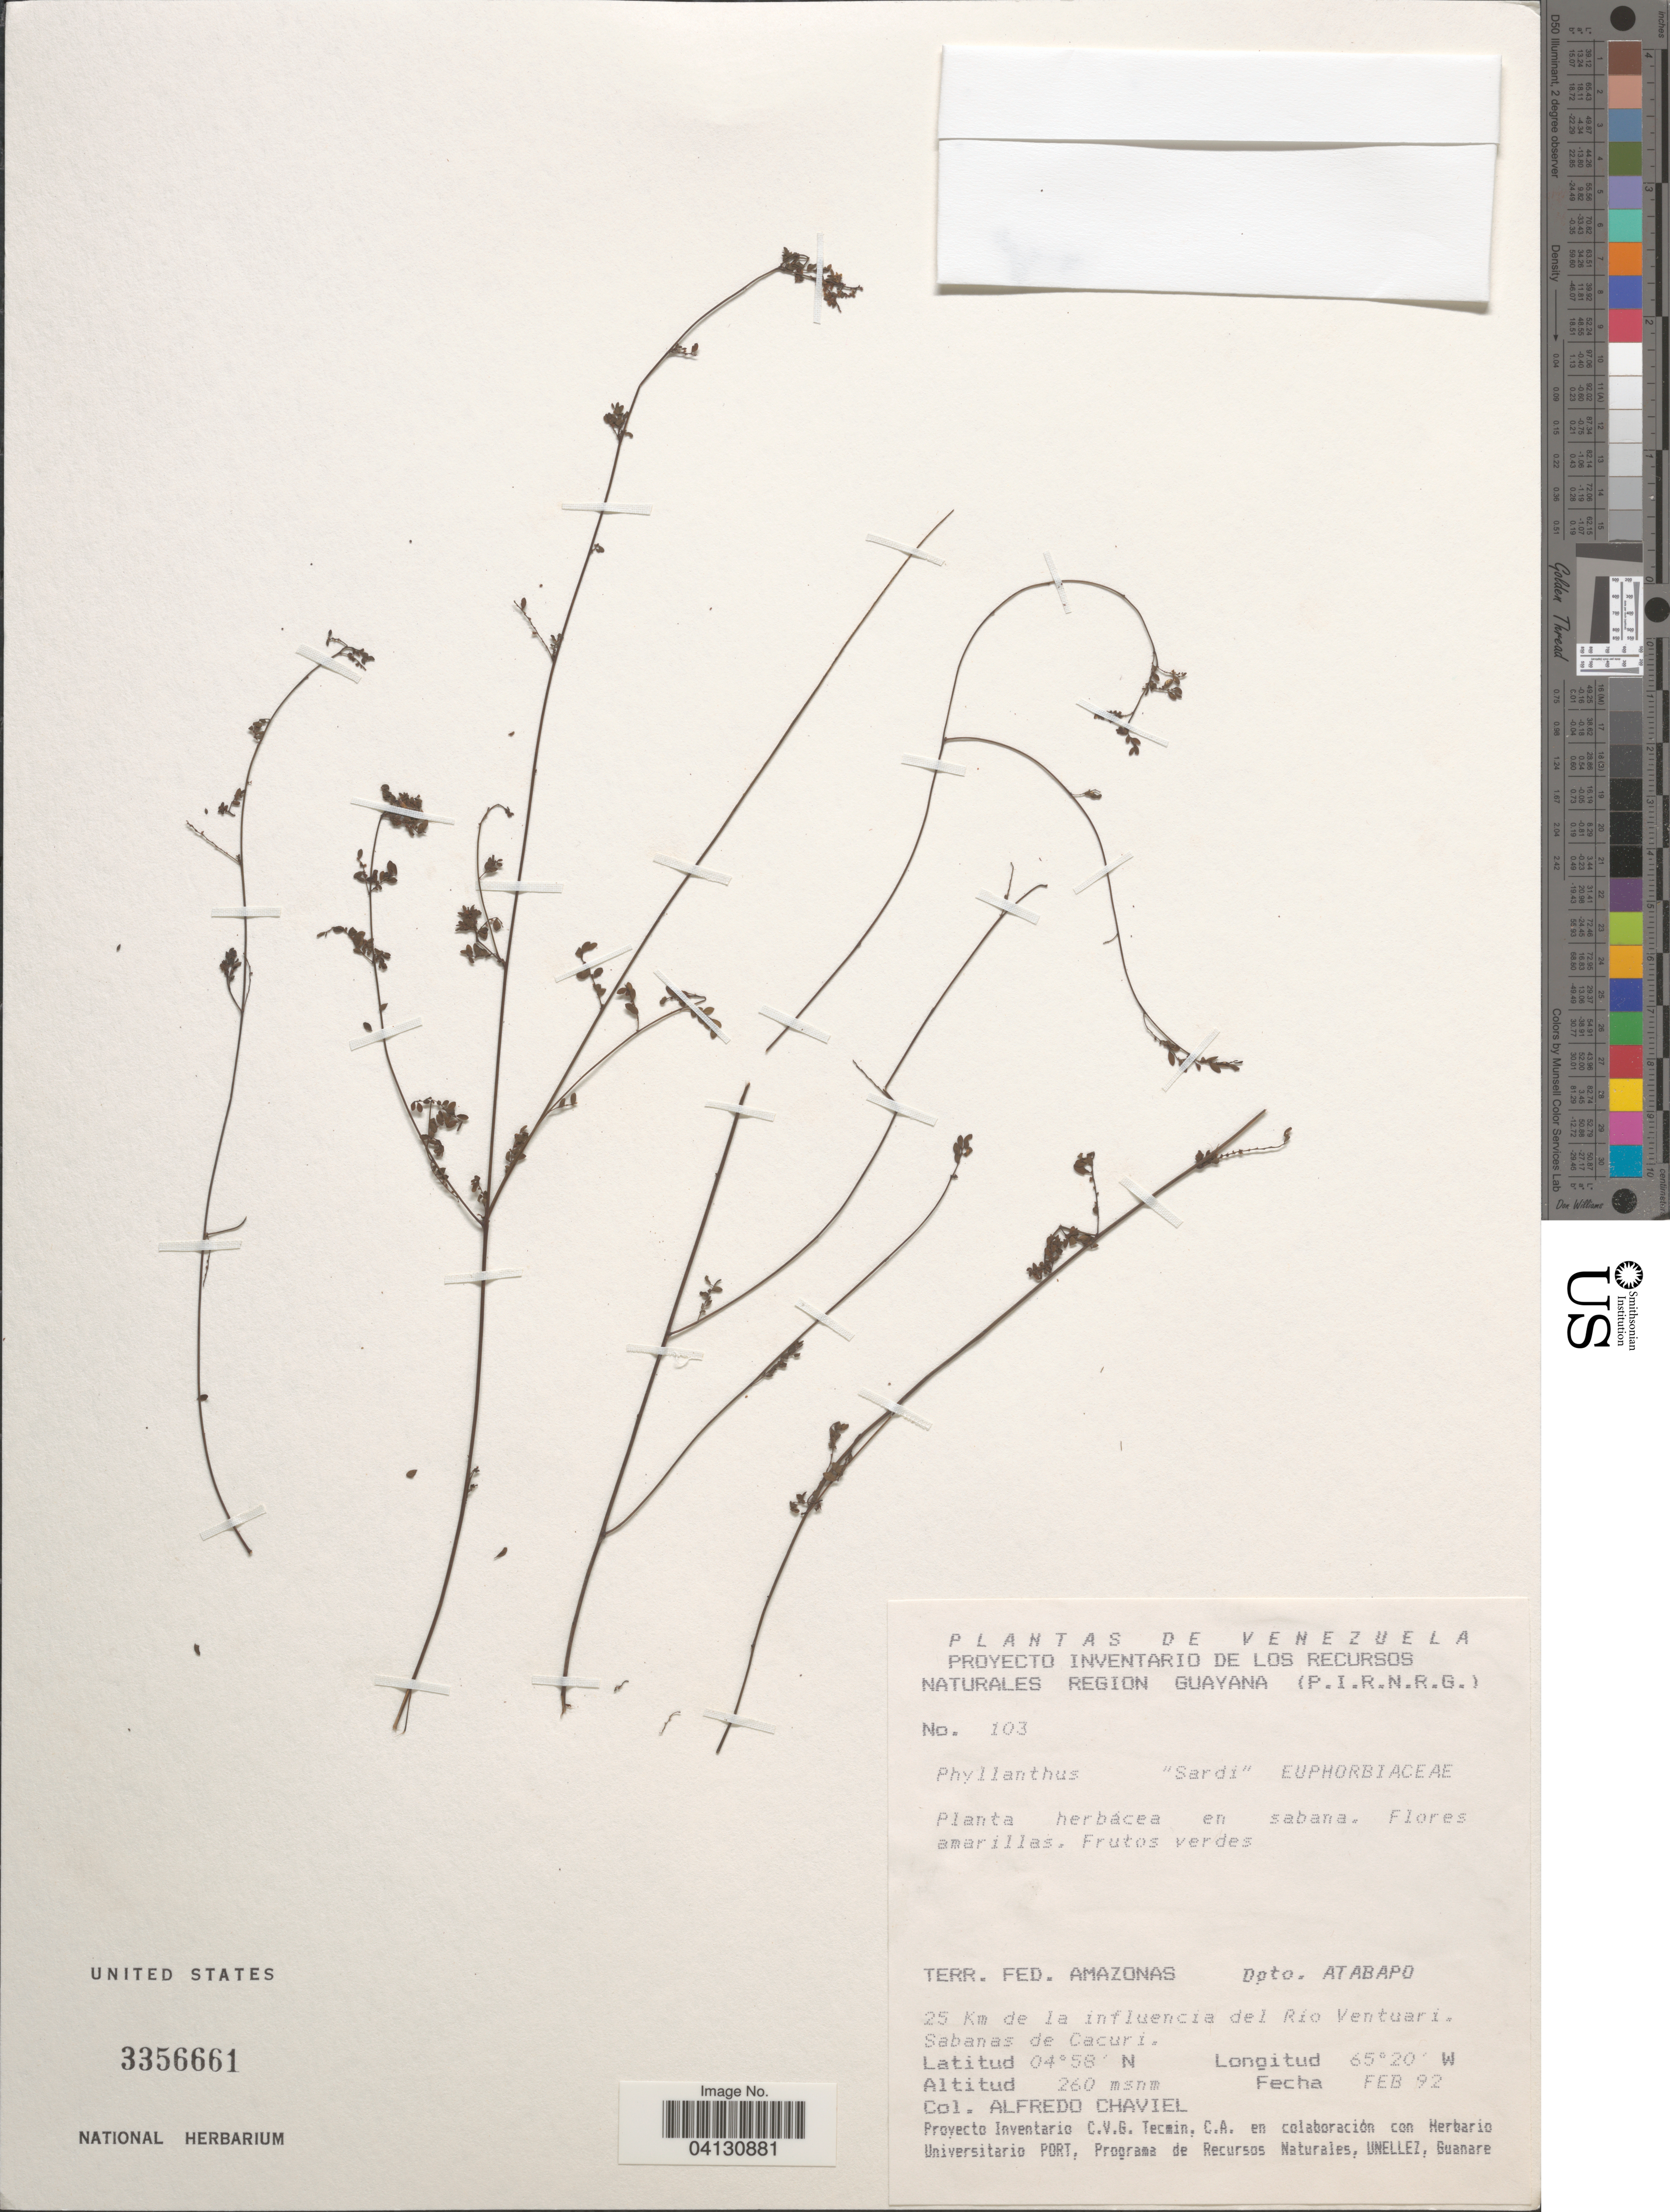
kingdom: Plantae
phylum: Tracheophyta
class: Magnoliopsida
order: Malpighiales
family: Phyllanthaceae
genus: Phyllanthus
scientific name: Phyllanthus sp.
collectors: A. Chaviel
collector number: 103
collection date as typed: Transcribed d/m/y: /2/92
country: Venezuela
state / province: Amazonas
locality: Terr. Fed. Amazonas. Dpto. Atabapo. 25 Km de la influencia del Río Ventuari. Sabanas de Cacuri.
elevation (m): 260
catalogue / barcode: US 3356661